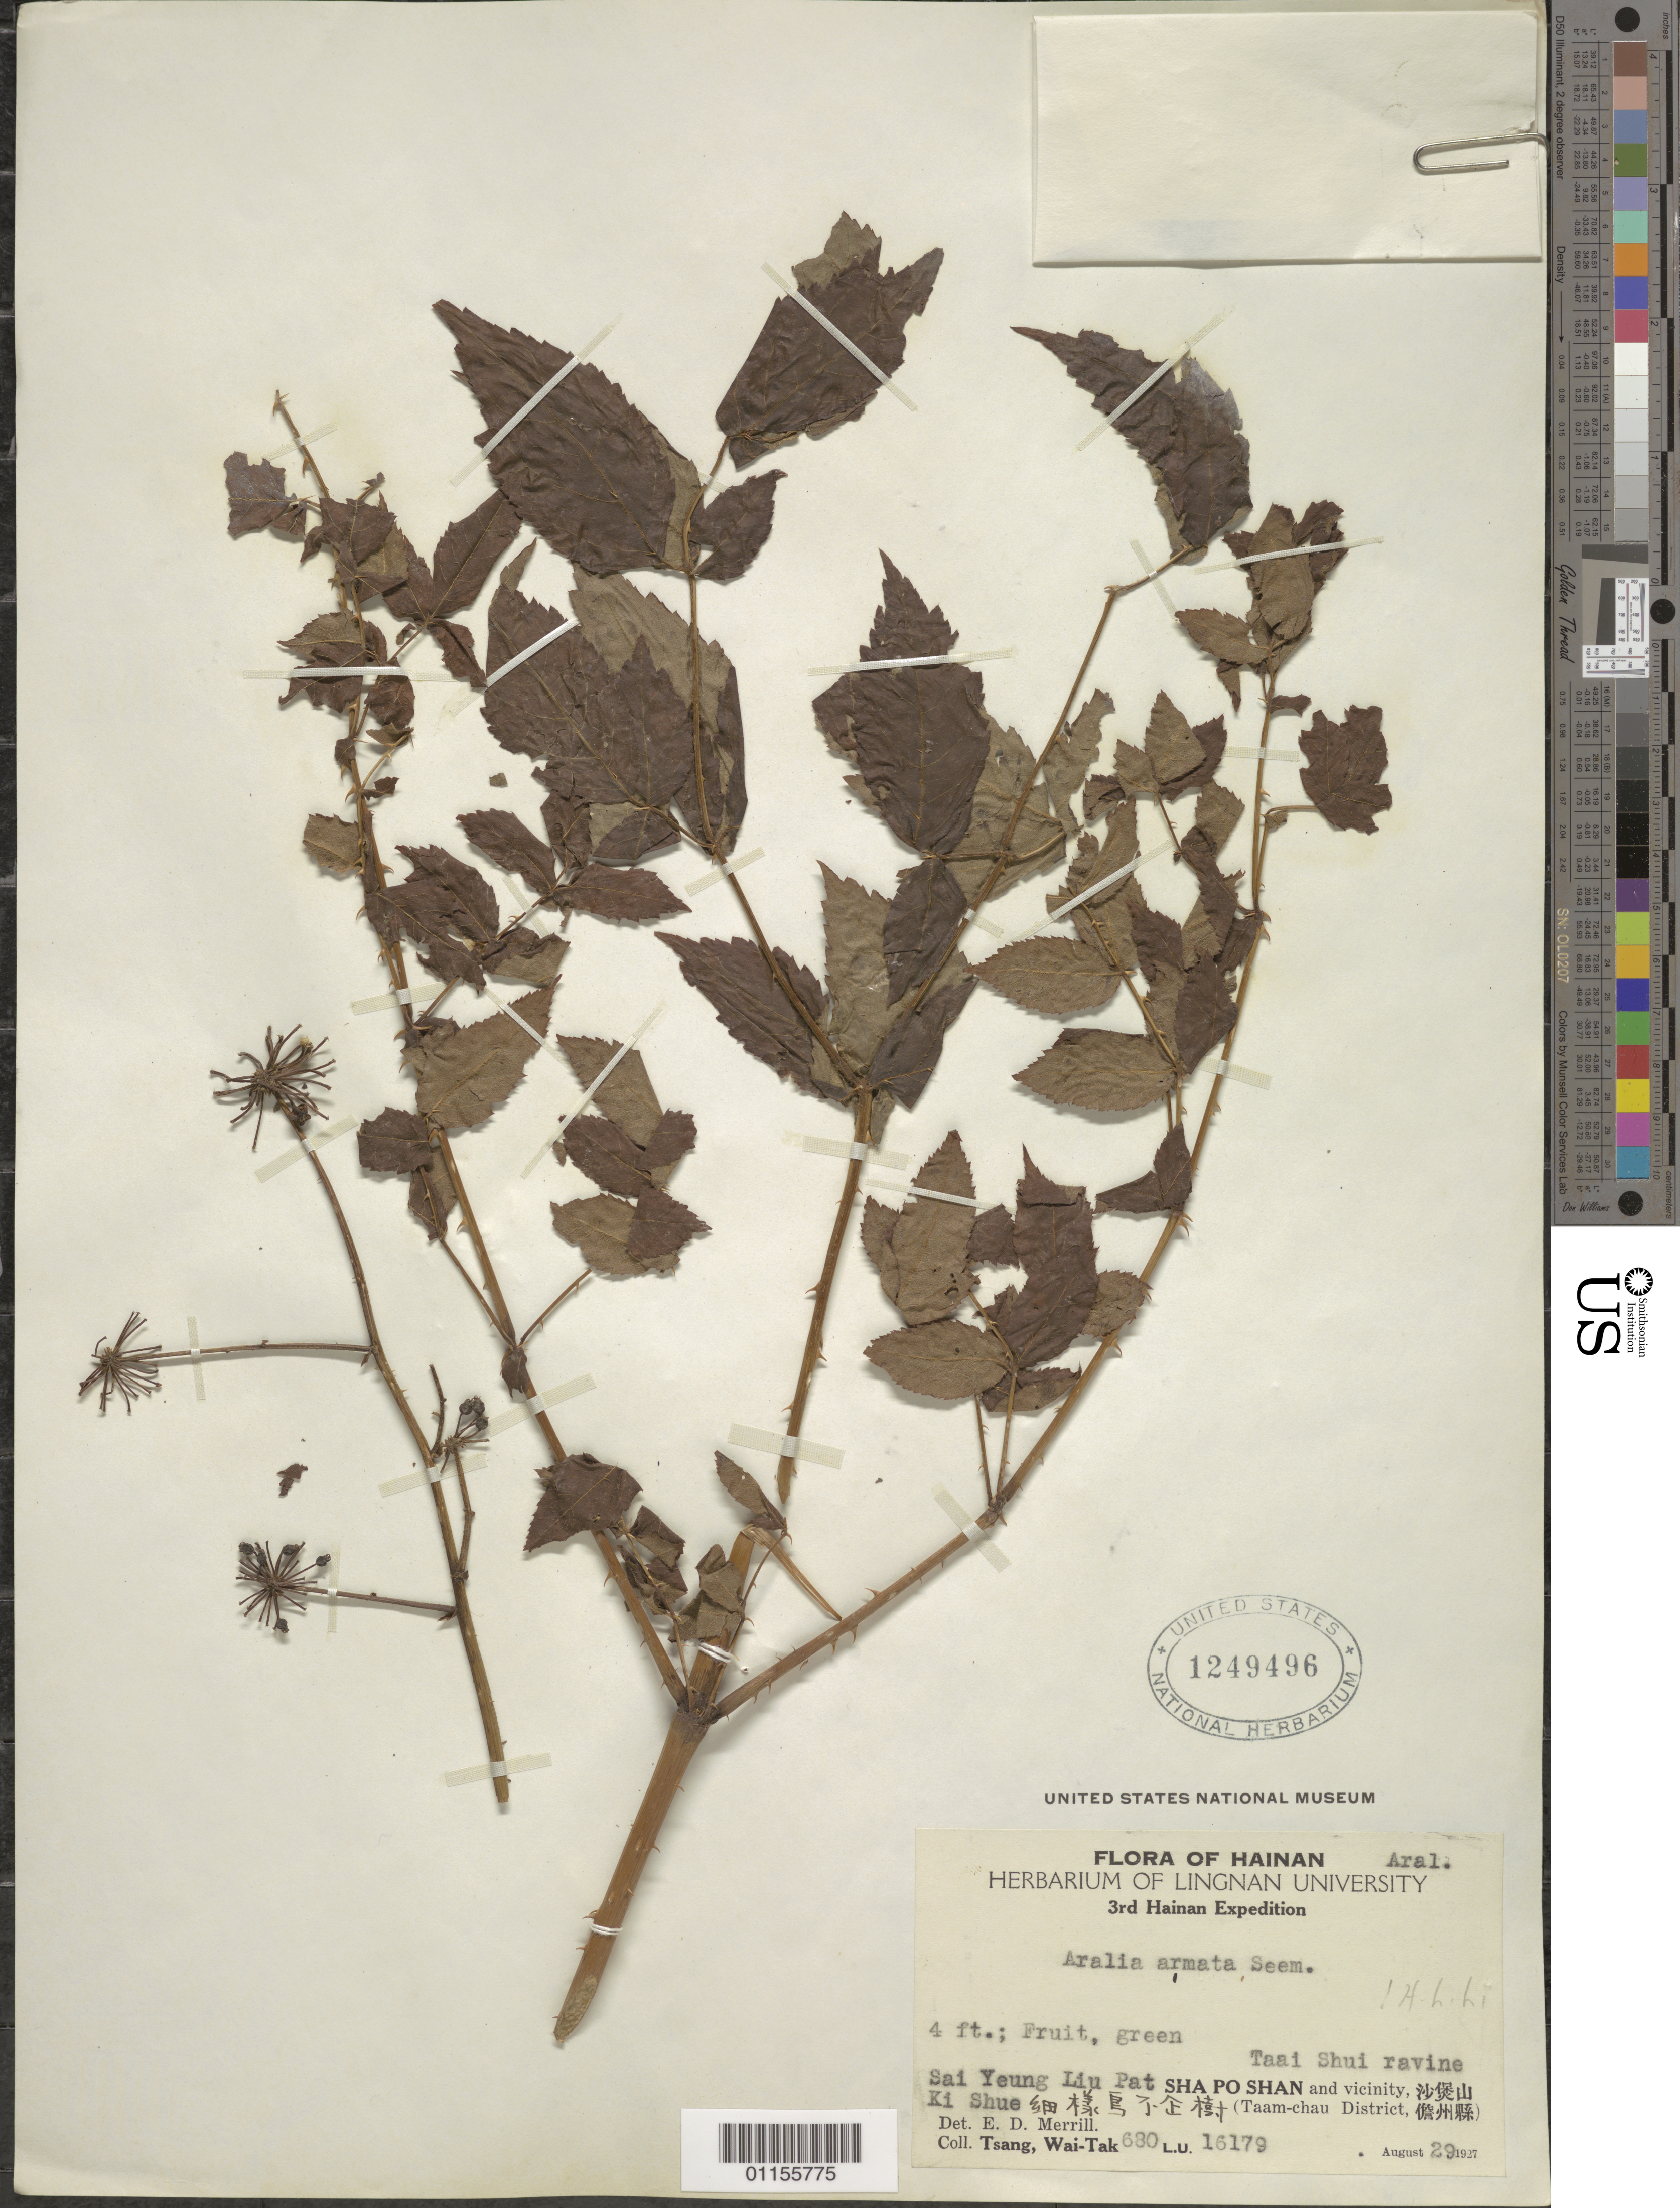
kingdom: Plantae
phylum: Tracheophyta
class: Magnoliopsida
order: Apiales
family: Araliaceae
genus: Aralia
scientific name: Aralia armata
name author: (Wall.) Seem.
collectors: W. T. Tsang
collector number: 680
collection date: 1927-08-29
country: China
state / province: Hainan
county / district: Taam Chau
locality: Sha Po Shan and vicinity.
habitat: Ravine.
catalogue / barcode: US 1249496